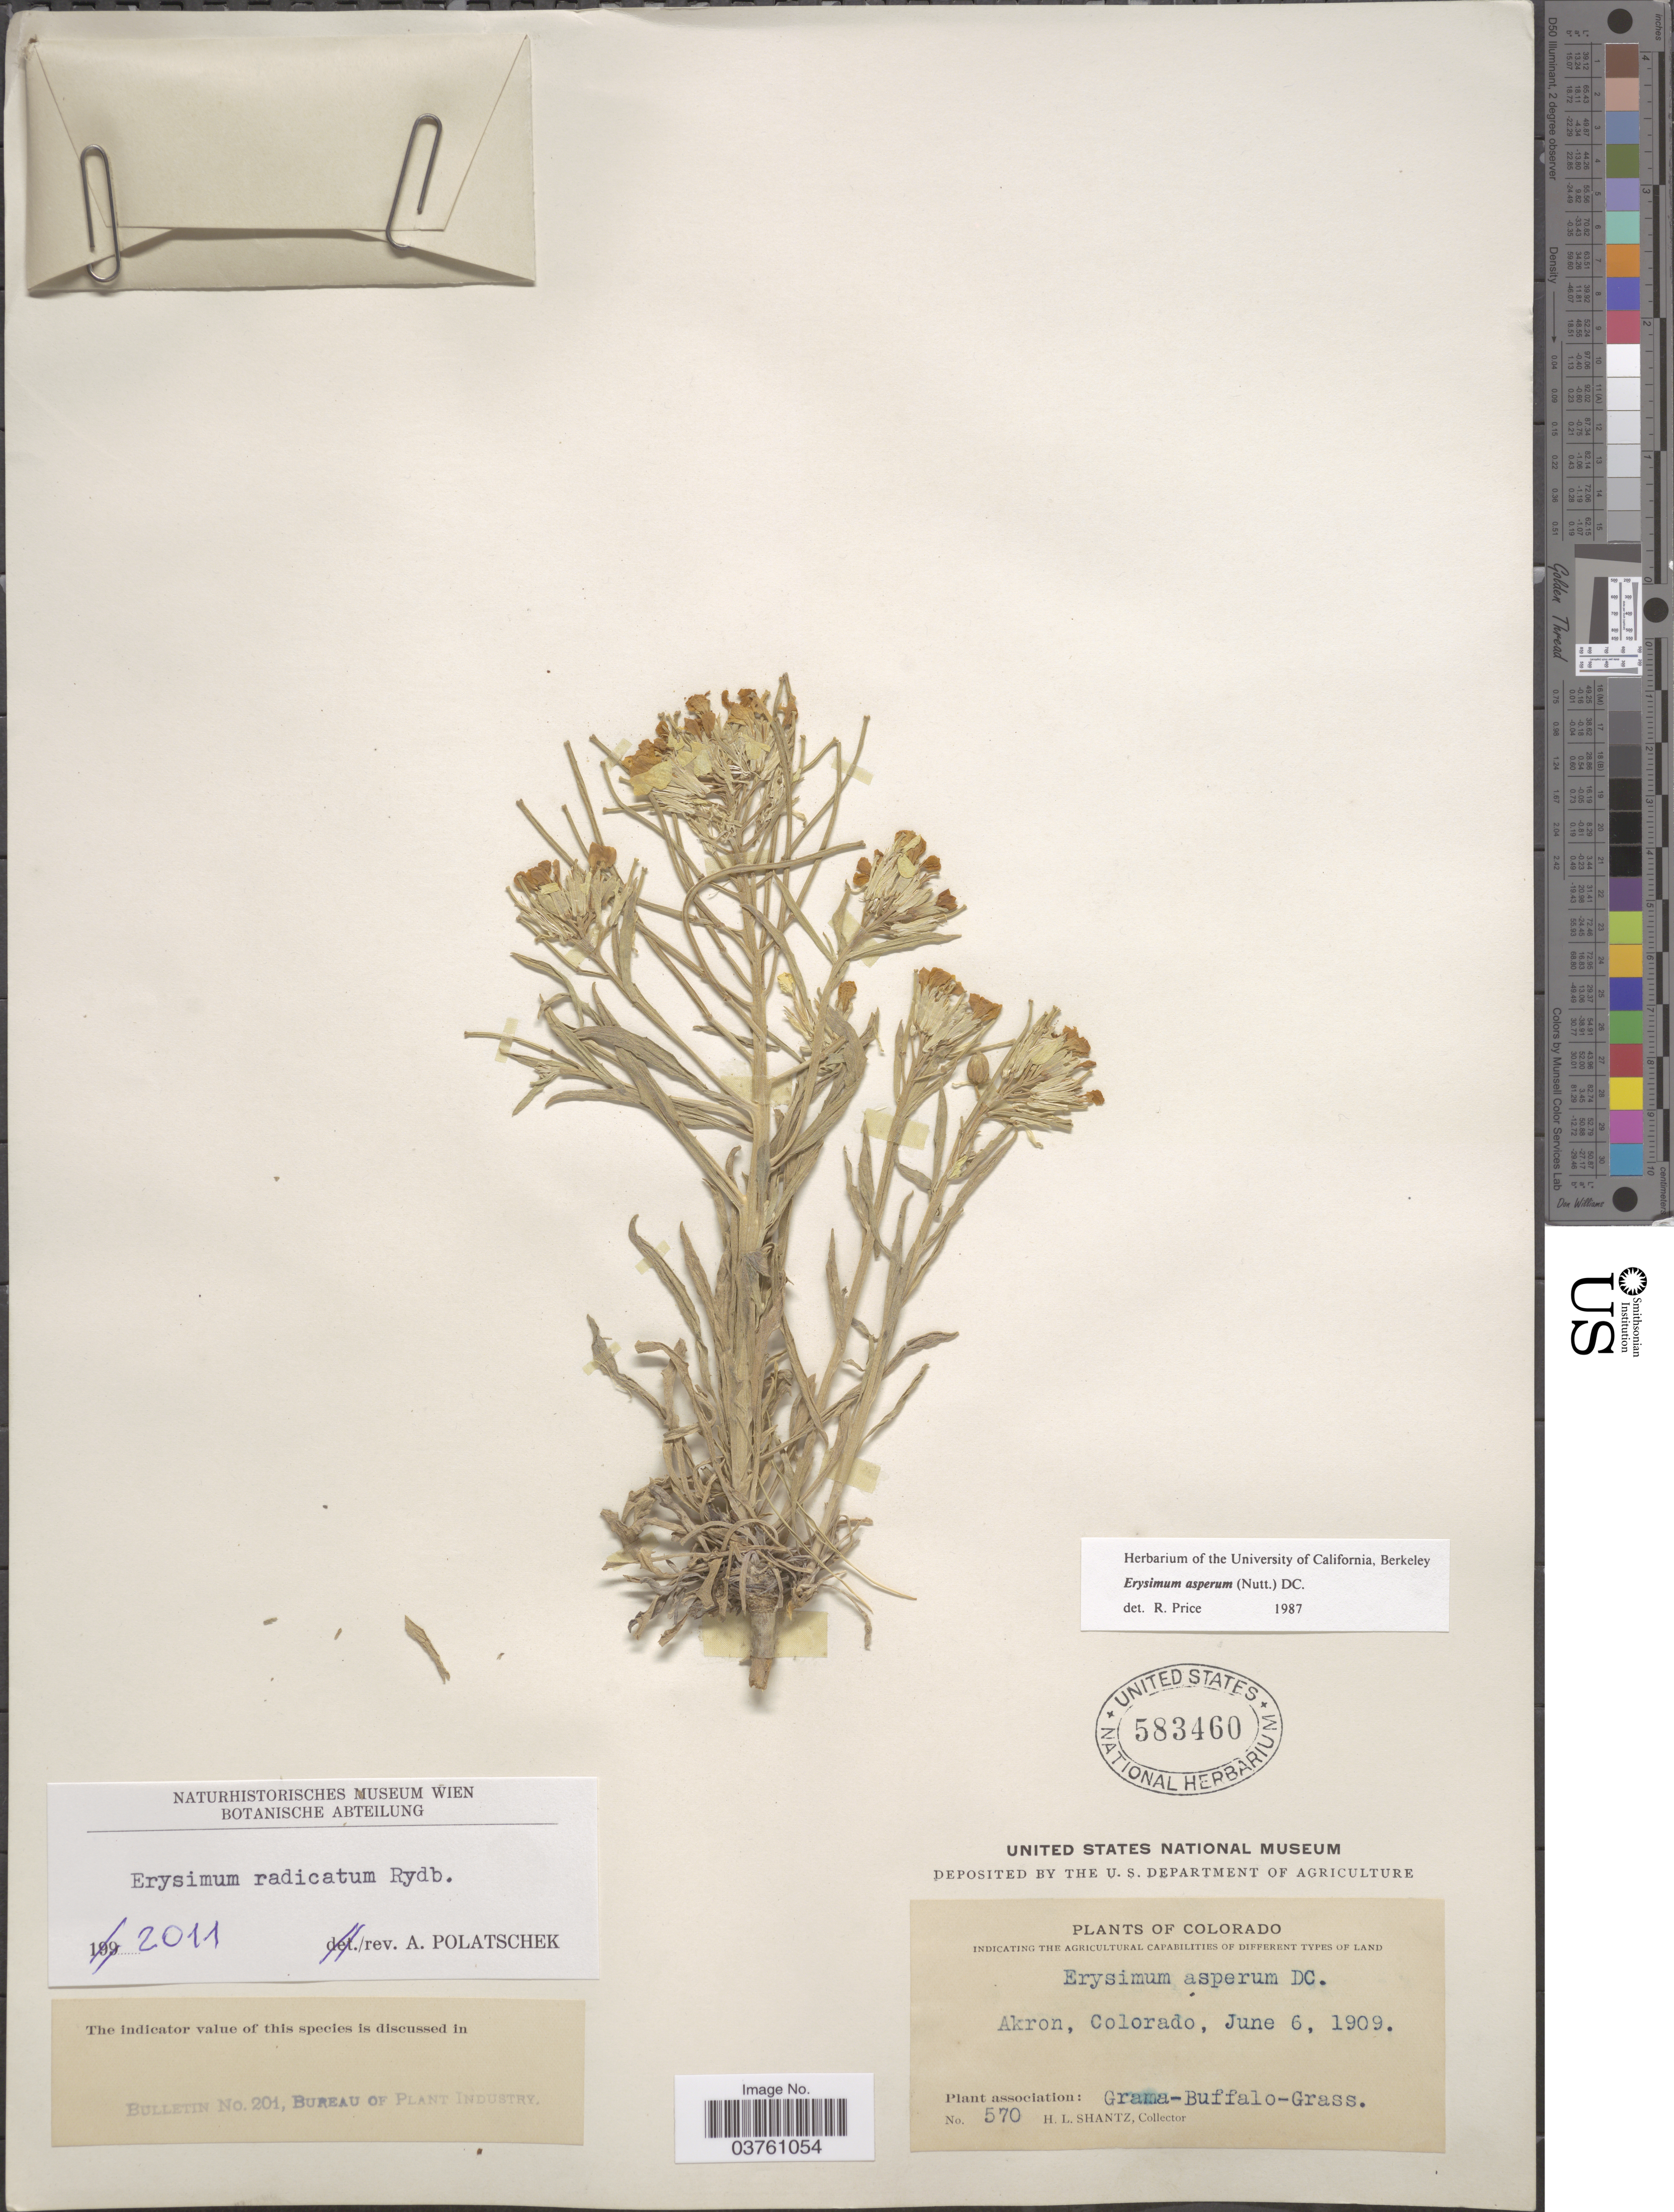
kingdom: Plantae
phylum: Tracheophyta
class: Magnoliopsida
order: Brassicales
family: Brassicaceae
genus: Erysimum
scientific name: Erysimum radicatum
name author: Rydb.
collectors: H. Shantz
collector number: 570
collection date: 1909-06-06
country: United States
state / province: Colorado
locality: Akron.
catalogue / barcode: US 583460